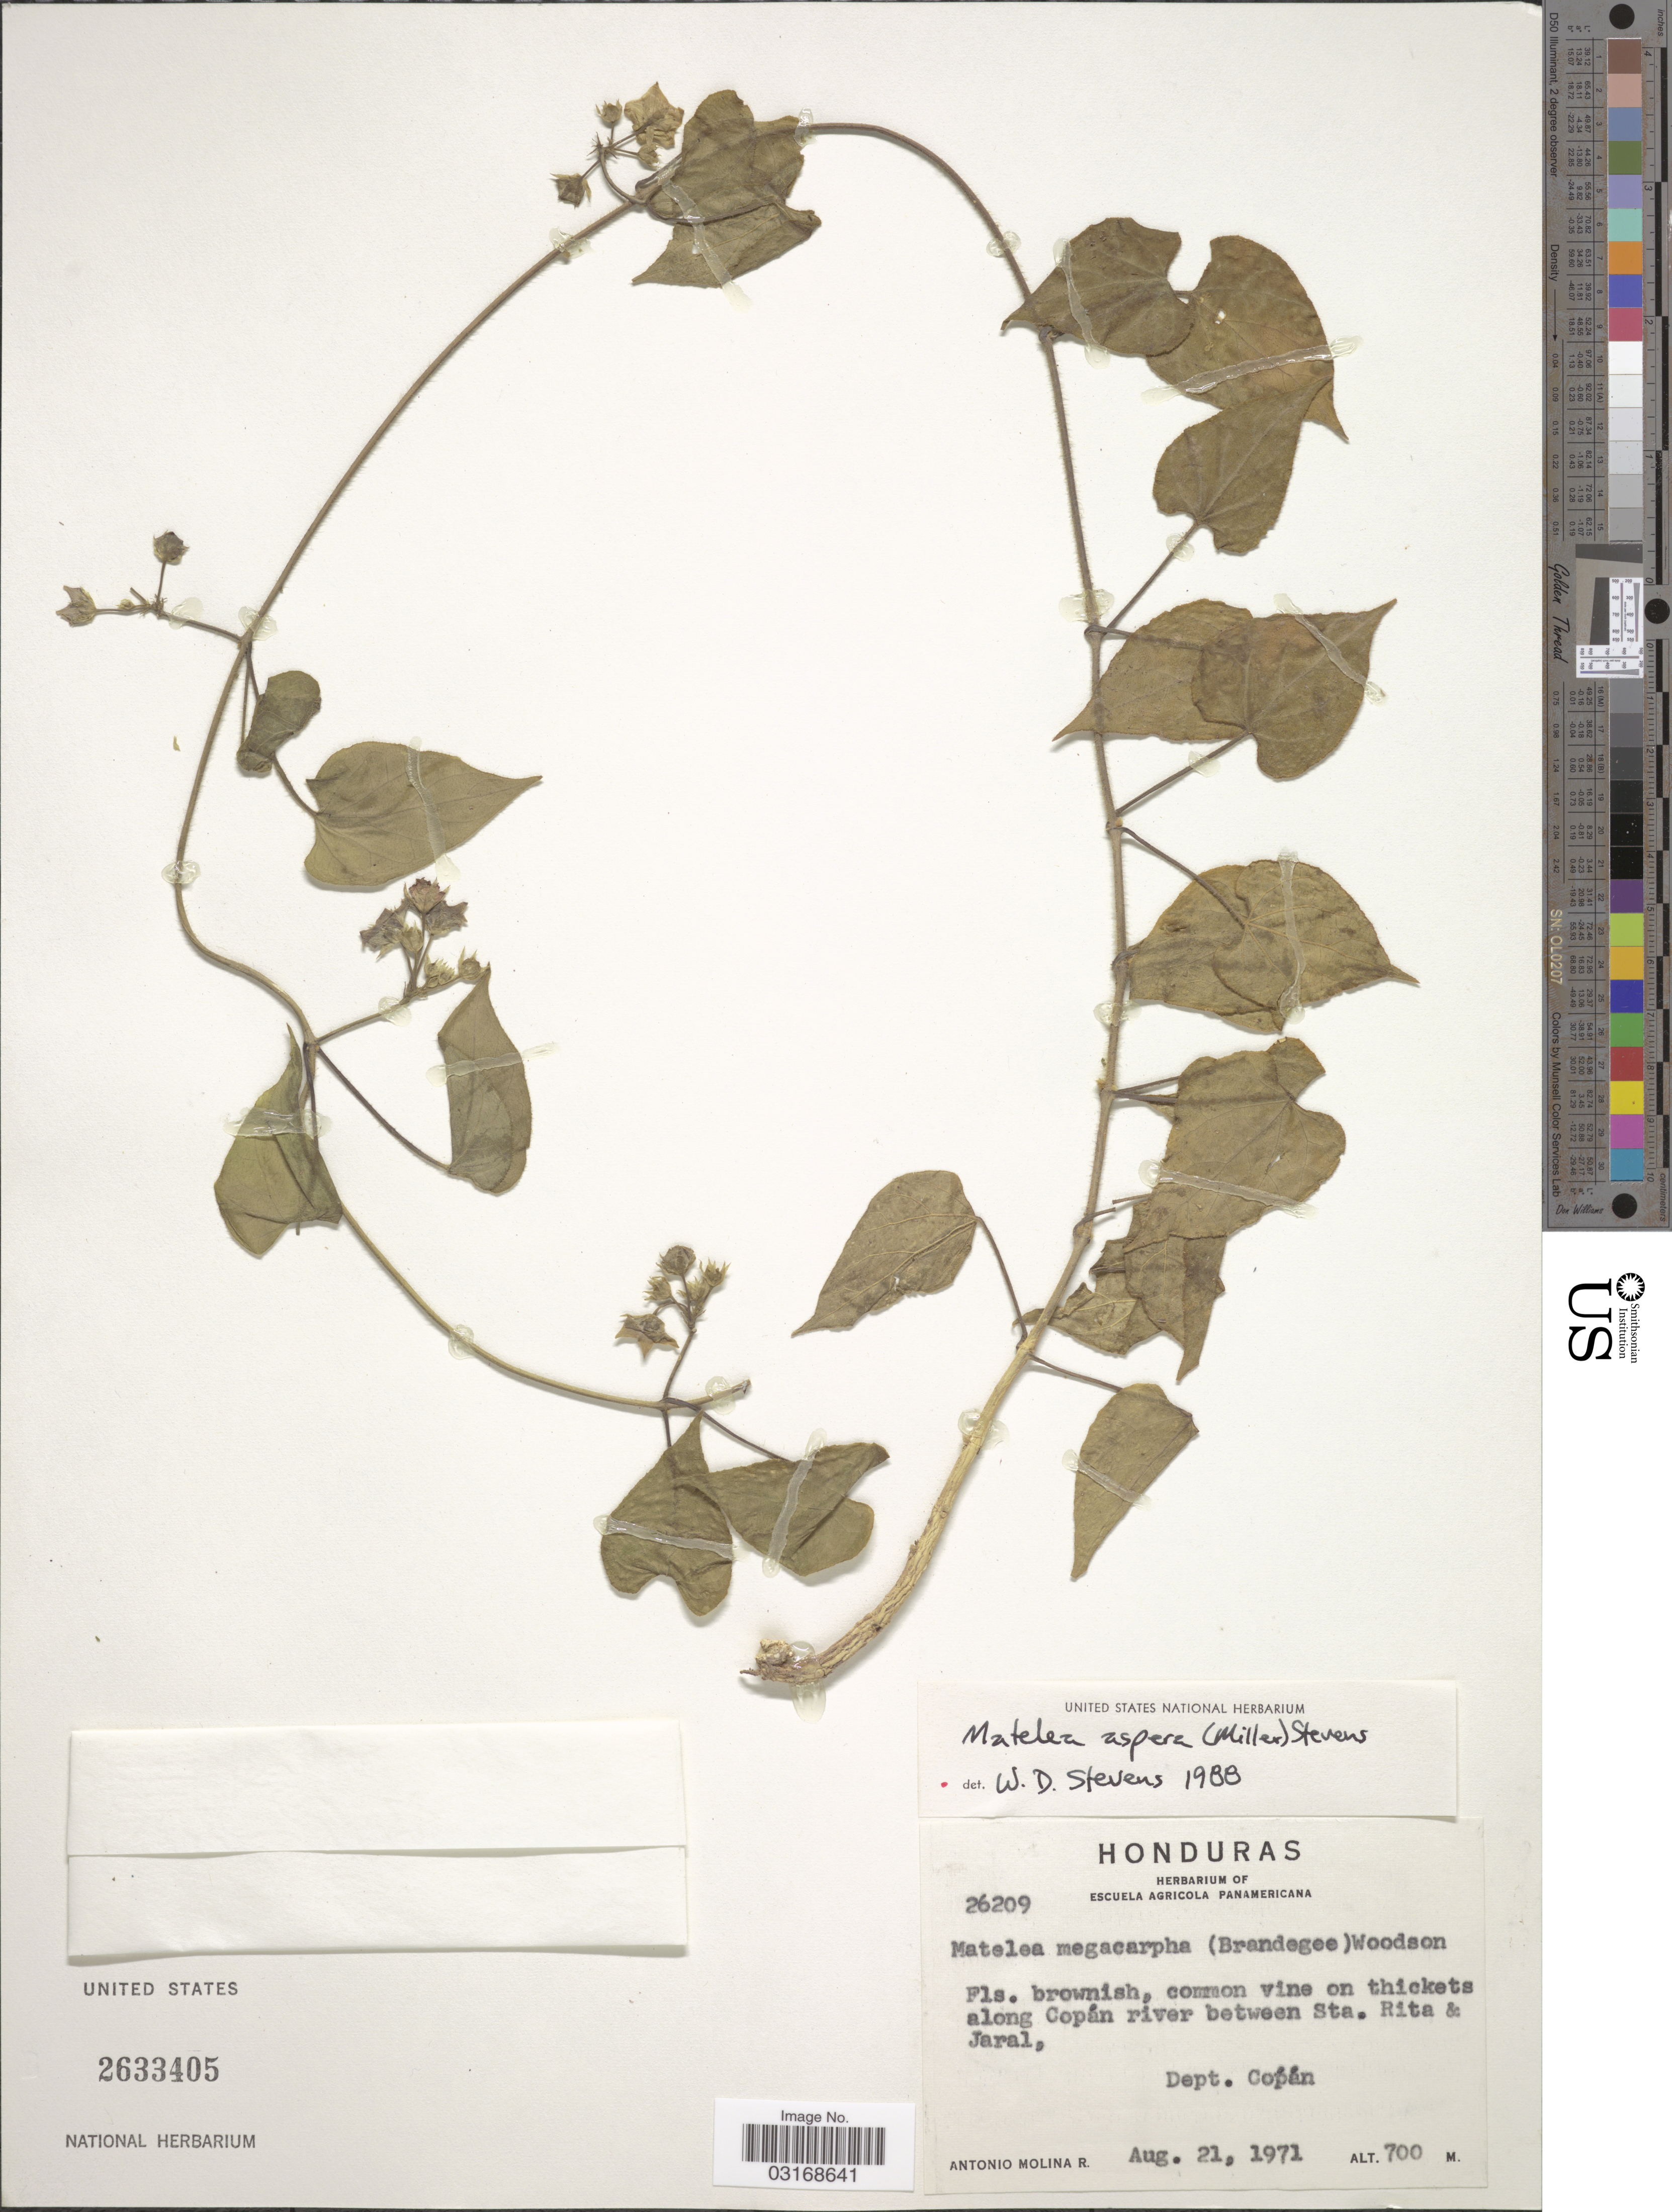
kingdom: Plantae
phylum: Tracheophyta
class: Magnoliopsida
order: Gentianales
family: Apocynaceae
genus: Matelea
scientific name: Matelea aspera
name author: (Mill.) W.D. Stevens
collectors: A. Molina R.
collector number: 26209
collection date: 1971-08-21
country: Honduras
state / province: Copán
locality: Along Copán river between Sta. Rita & Jaral, Dept. Copán.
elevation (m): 700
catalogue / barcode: US 2633405